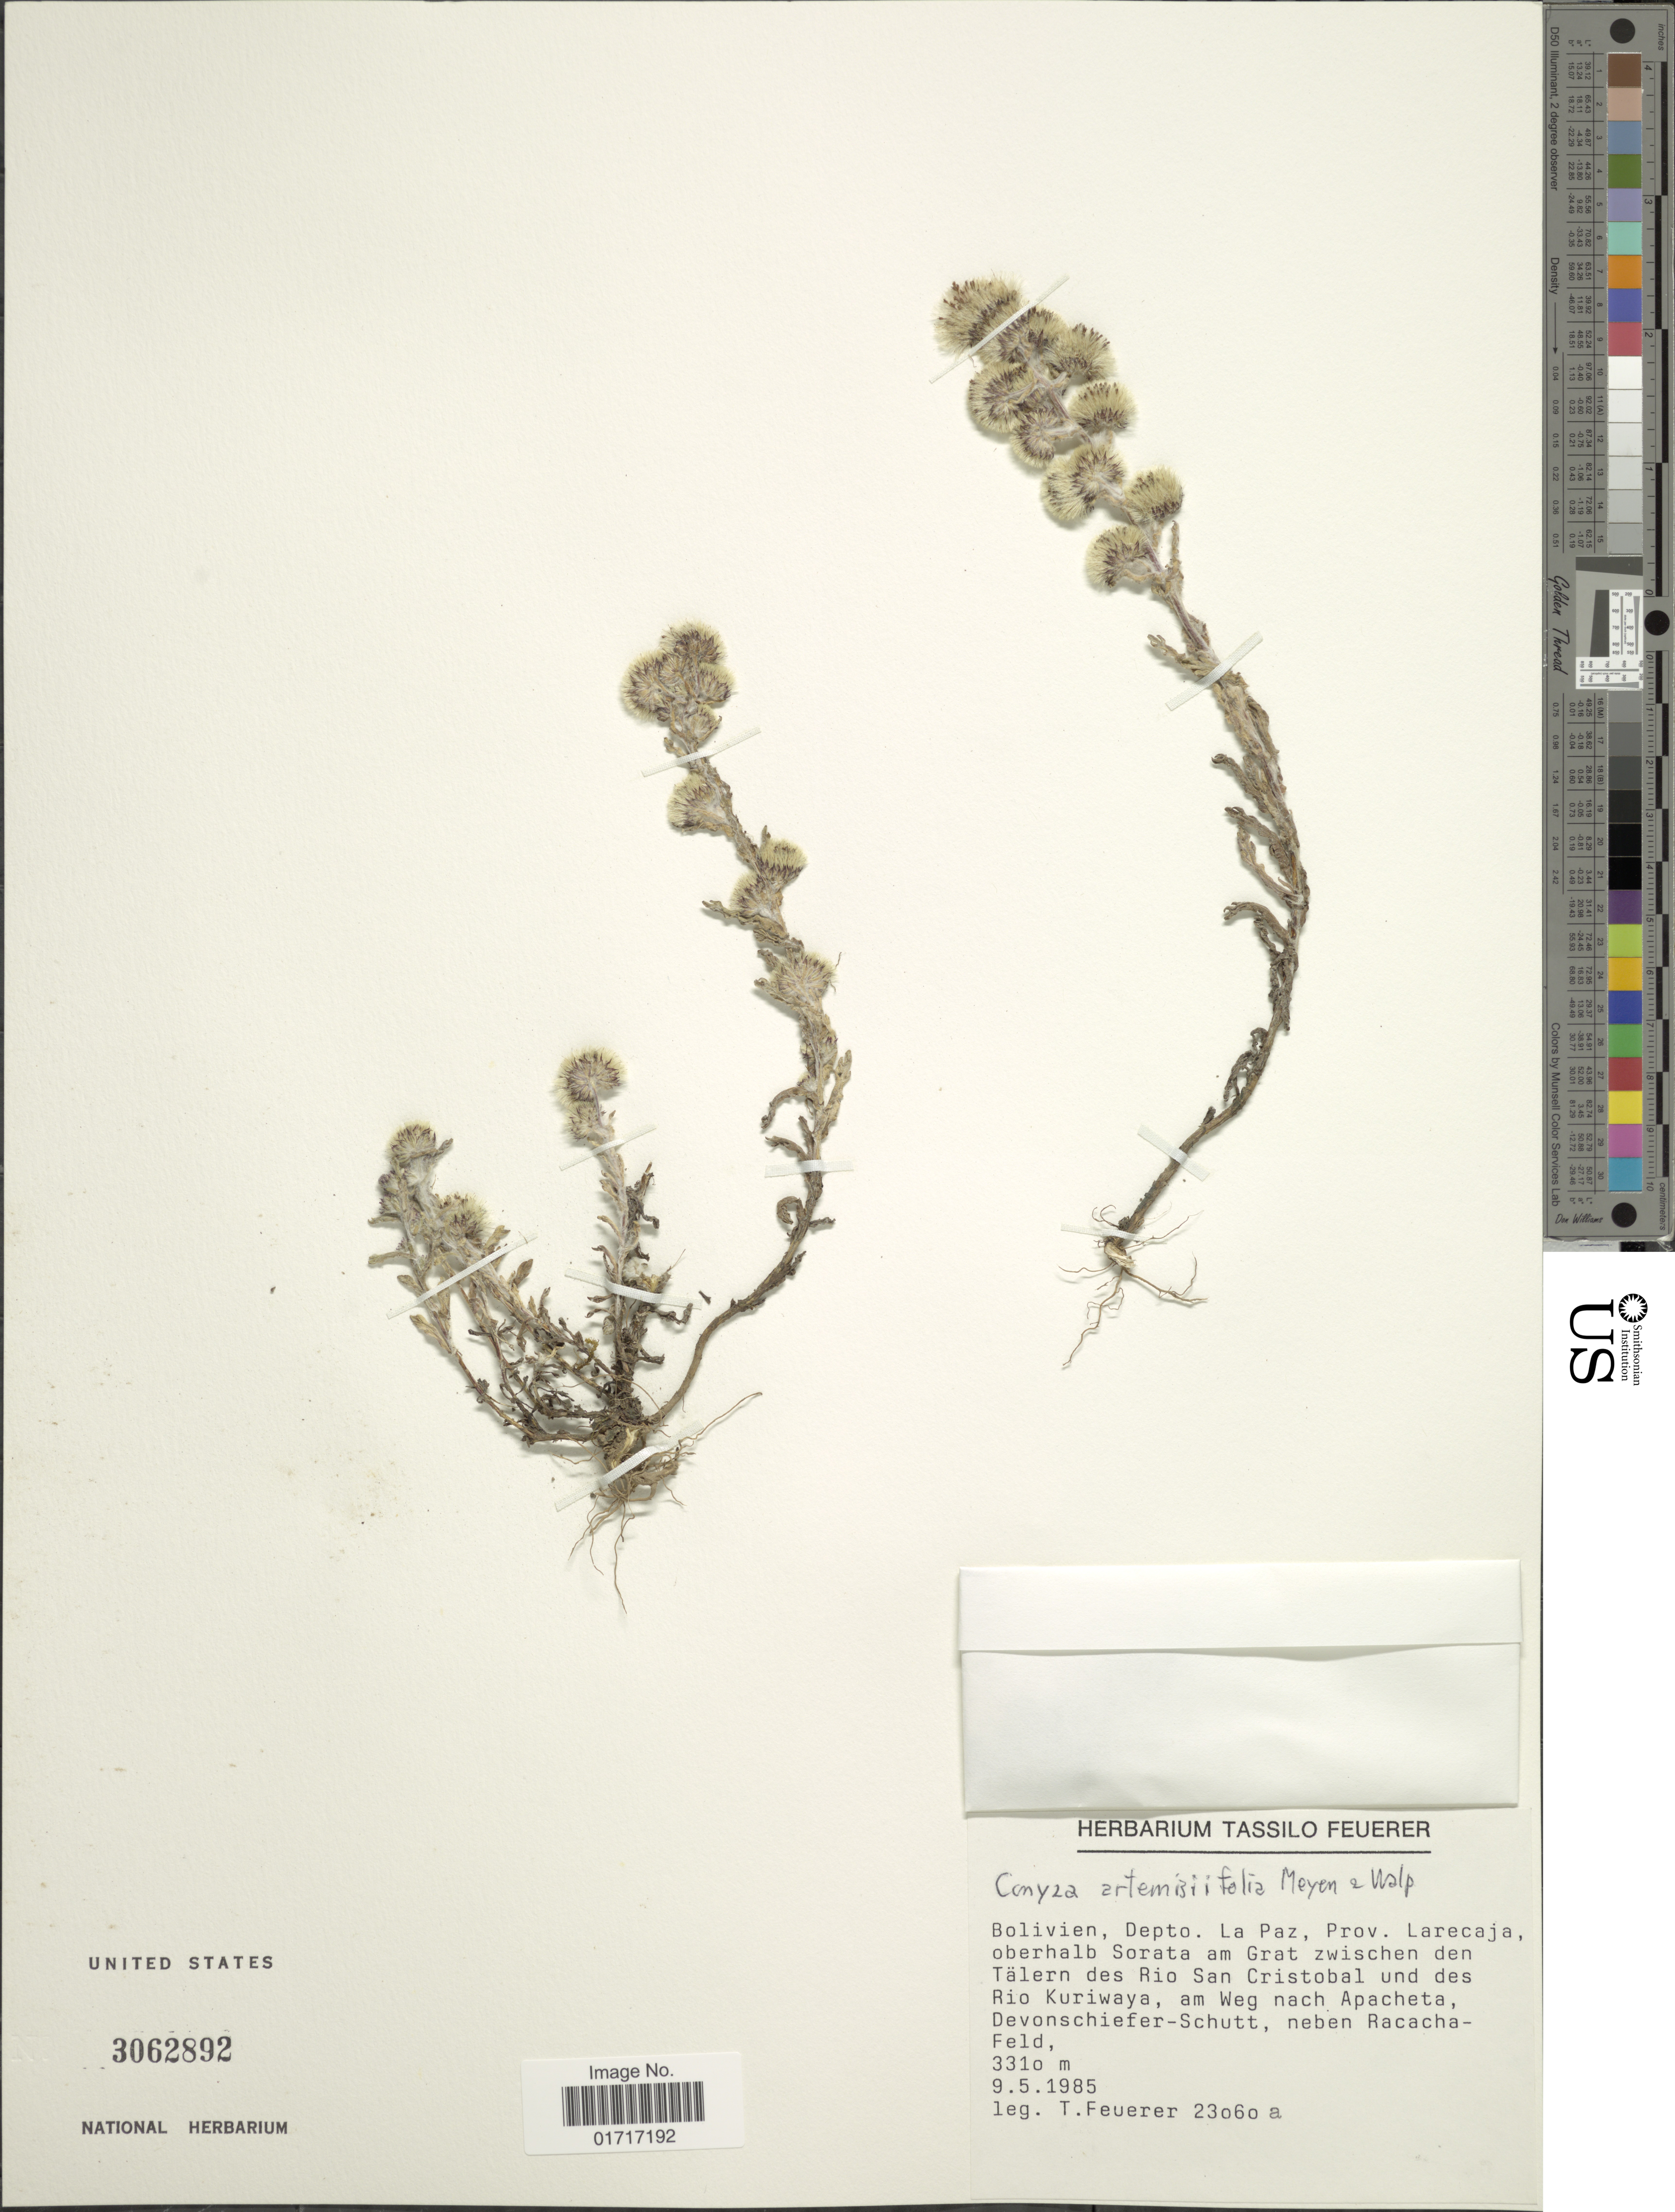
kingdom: Plantae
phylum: Tracheophyta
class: Magnoliopsida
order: Asterales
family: Asteraceae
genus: Conyza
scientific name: Conyza gnaphalioides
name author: Kunth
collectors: T. Feuerer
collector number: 23o6oa*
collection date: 1985-05-09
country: Bolivia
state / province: La Paz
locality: Bolivien, La Paz. Prov. Larecaja, oberhalb Sorata am Grat zwischen den Talern des Rio San Cristobal und des Rio Kuriwaya, am weg nach Apacheta.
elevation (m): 3310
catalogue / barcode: US 3062892